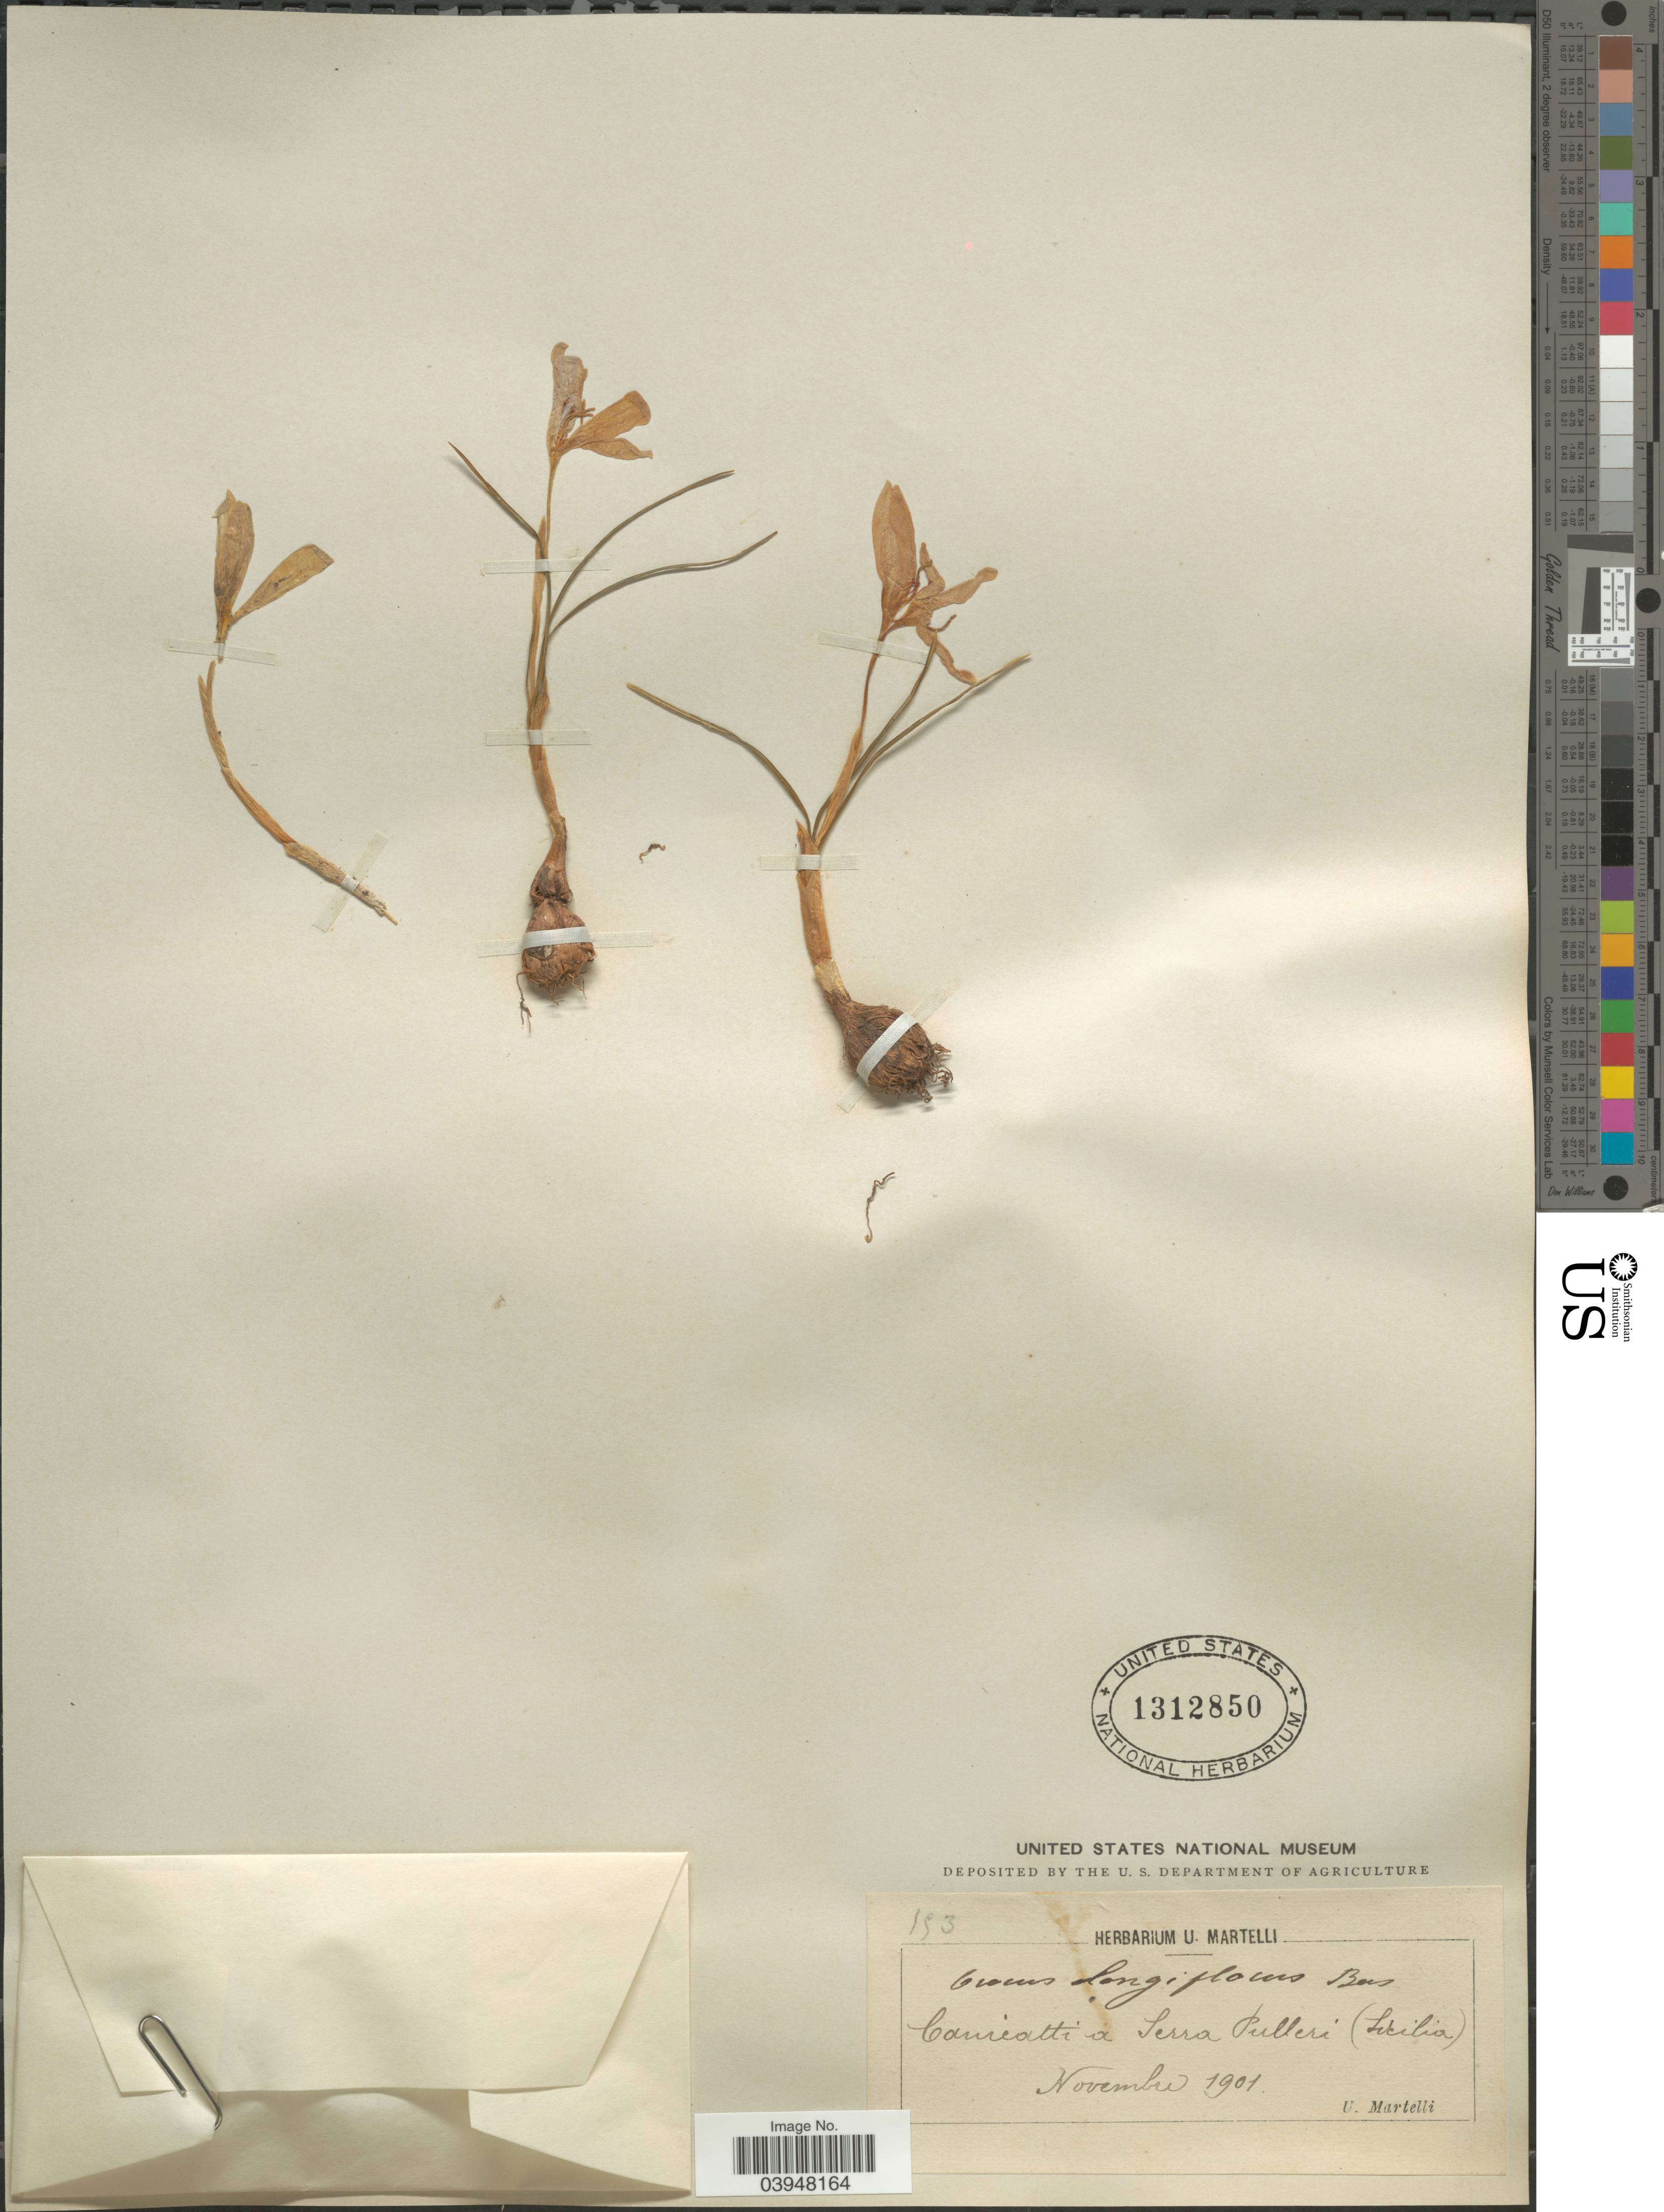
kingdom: Plantae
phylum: Tracheophyta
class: Liliopsida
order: Asparagales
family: Iridaceae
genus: Crocus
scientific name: Crocus longiflorus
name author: Raf.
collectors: U. Martelli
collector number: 153?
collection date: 1901-11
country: Italy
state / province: Siciliana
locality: Canicatti a Serra Pullerí (Sicilia).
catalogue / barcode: US 1312850